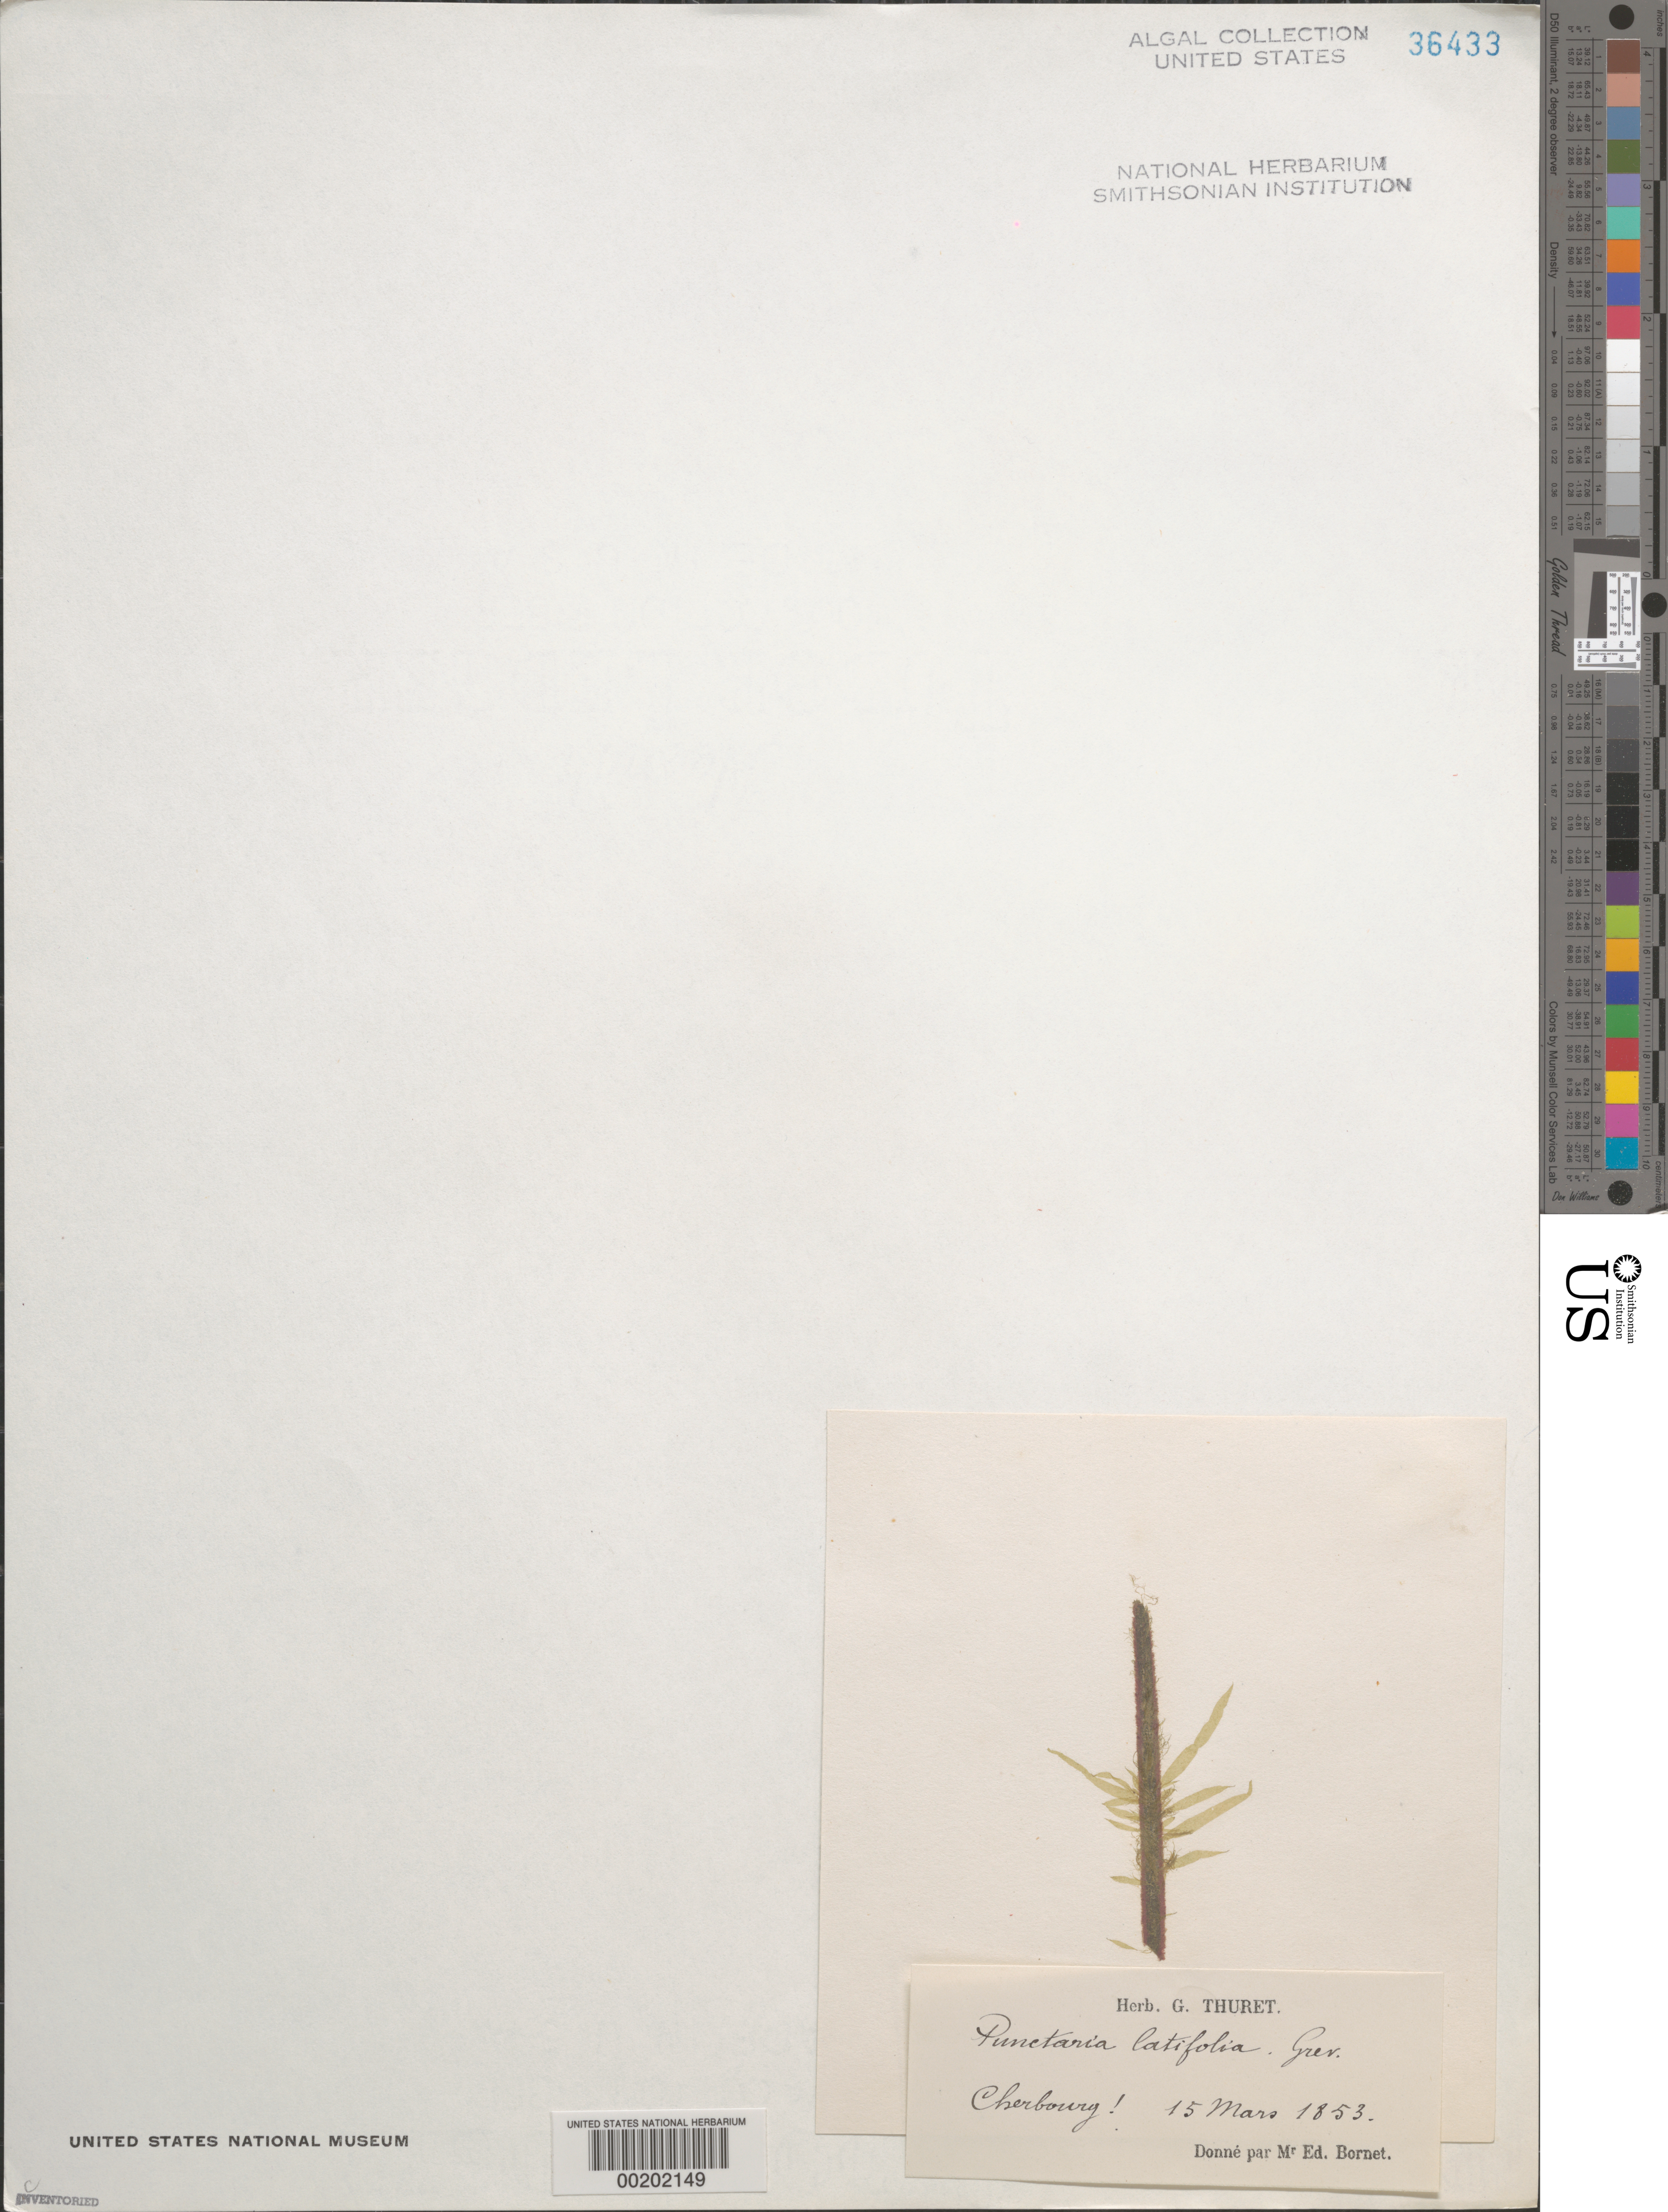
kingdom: Chromista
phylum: Ochrophyta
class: Phaeophyceae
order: Dictyosiphonales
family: Punctariaceae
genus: Punctaria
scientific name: Punctaria latifolia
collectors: Thuret, G. (herbarium)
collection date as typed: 15 Mar 1853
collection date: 1853-03-15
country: France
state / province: Normandie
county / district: Manche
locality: Cherbourg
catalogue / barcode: US 36433